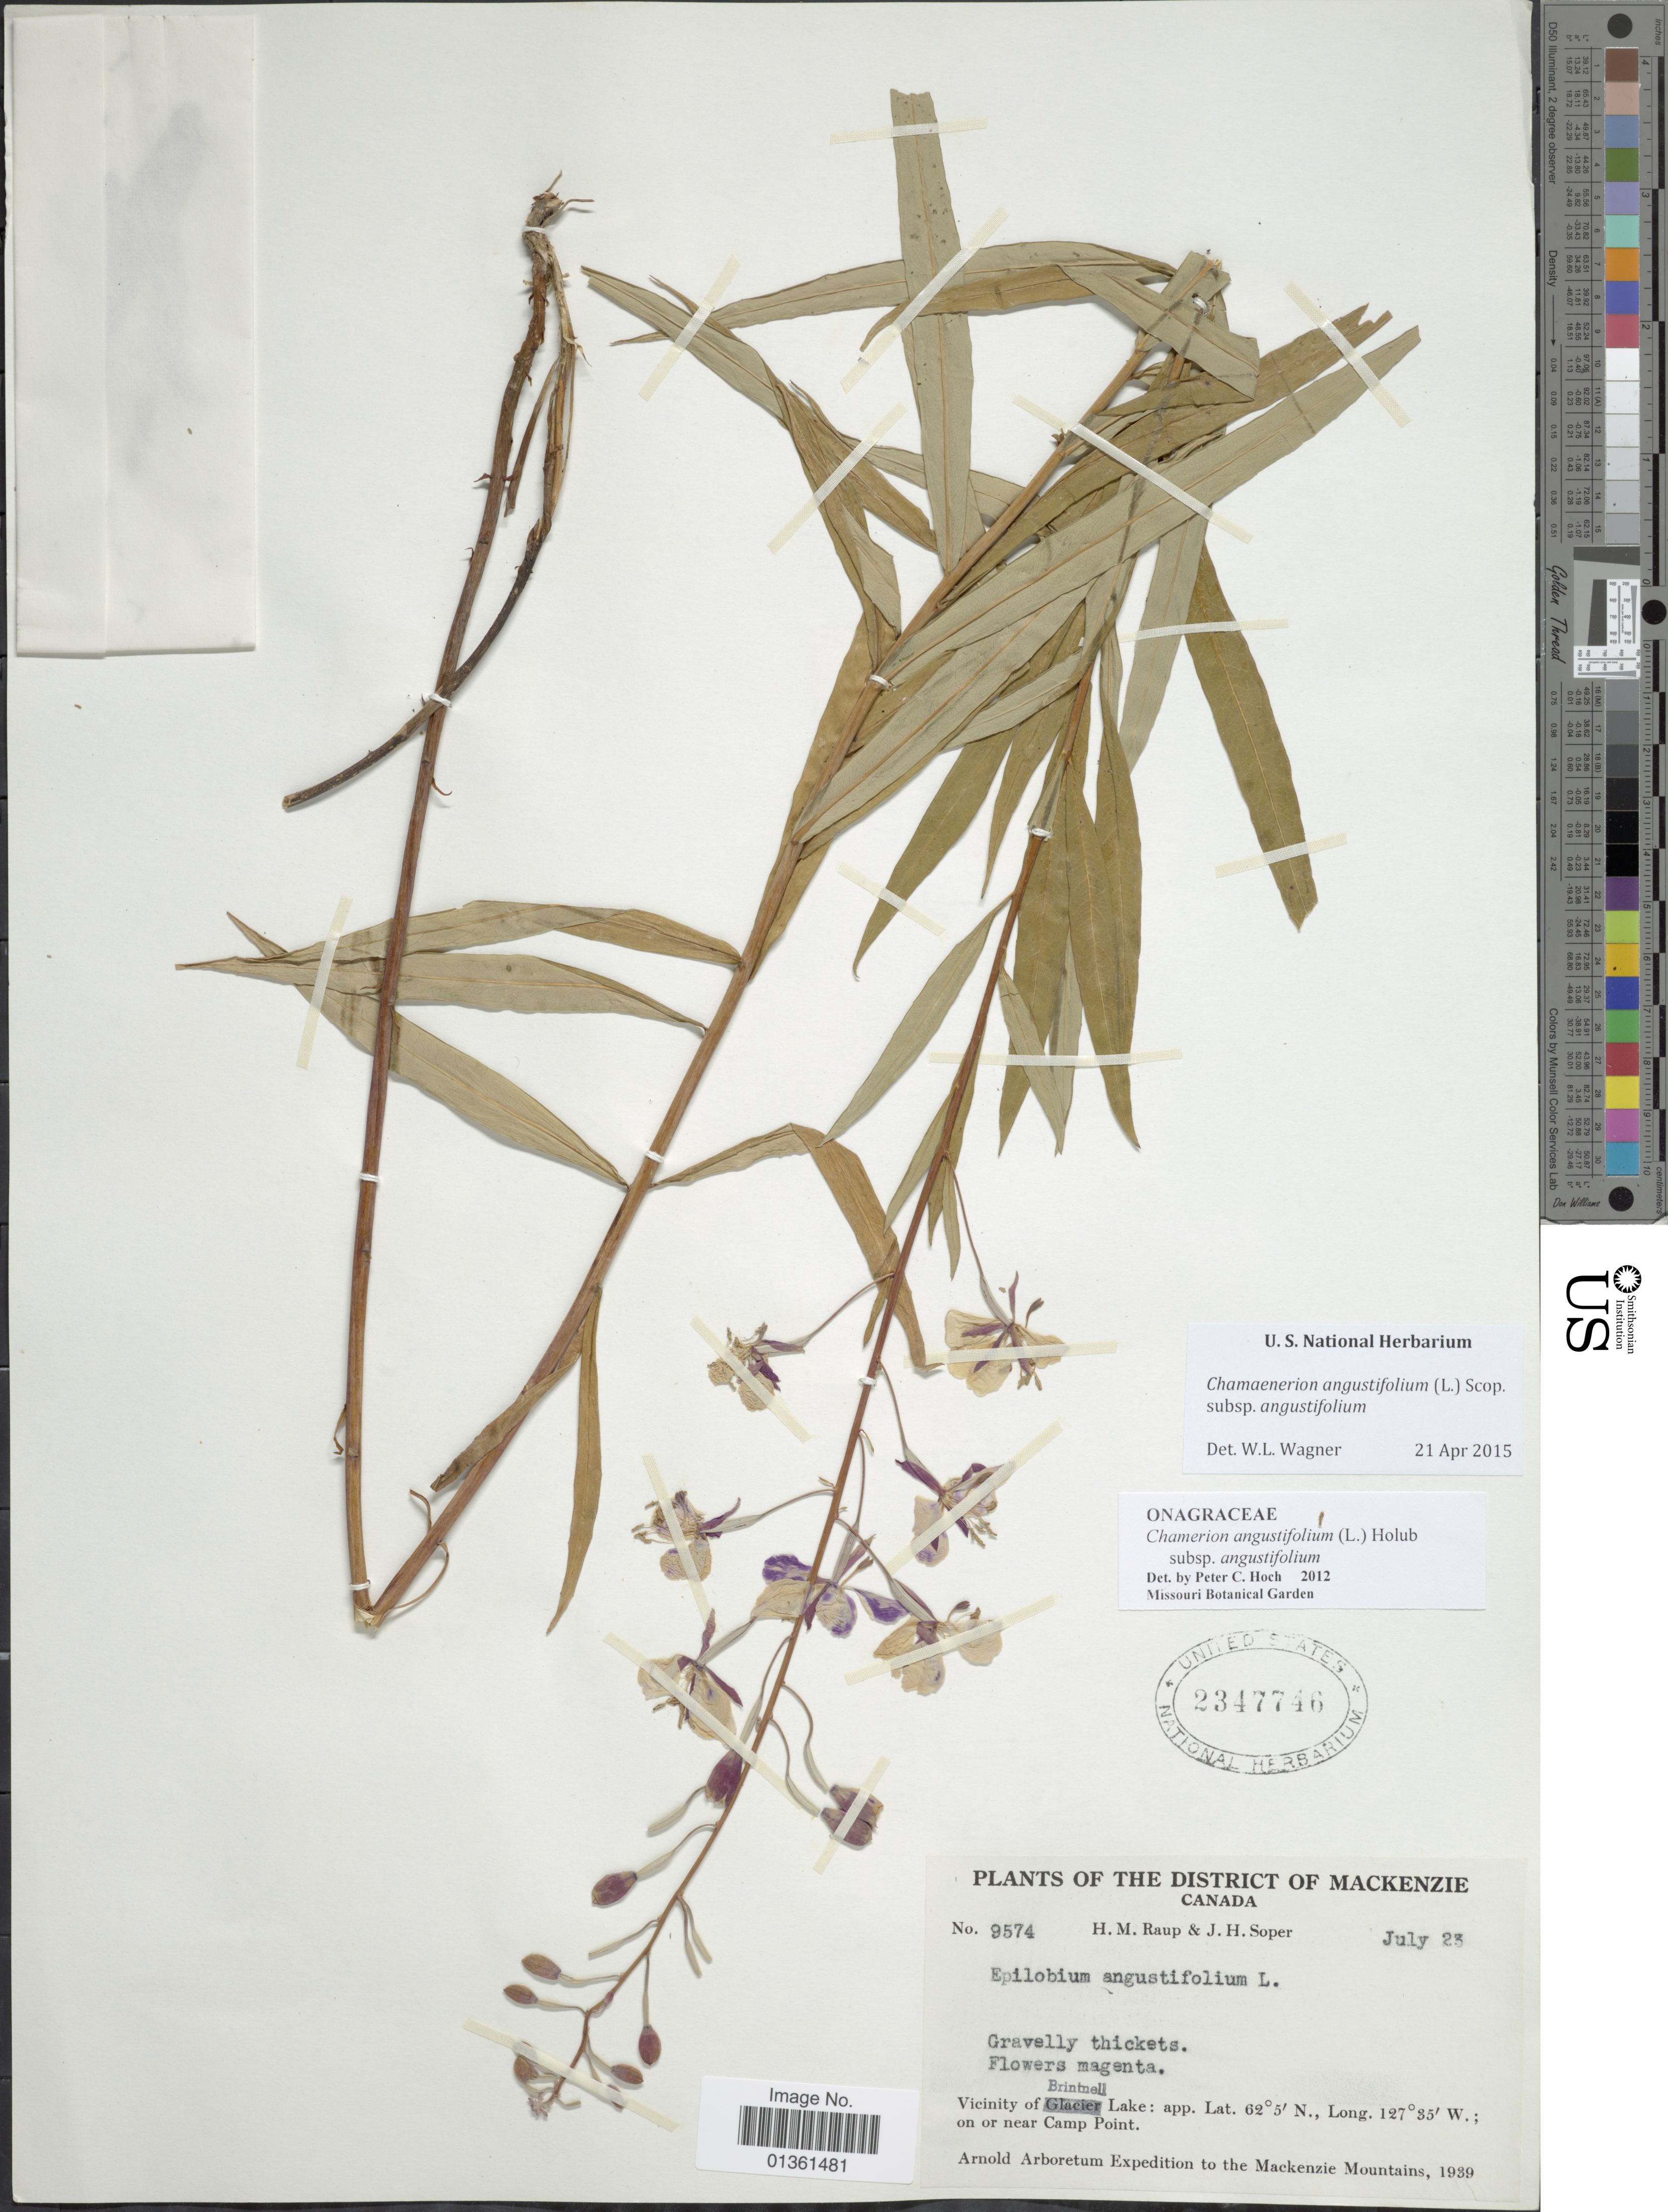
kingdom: Plantae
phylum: Tracheophyta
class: Magnoliopsida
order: Myrtales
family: Onagraceae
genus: Chamaenerion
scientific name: Chamaenerion angustifolium subsp. angustifolium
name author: (L.) Scop.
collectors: H. Raup & J. H. Soper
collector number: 9574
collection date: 1939-07-23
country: Canada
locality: District of Mackenzie. Vicinity of Brintnell Lake, on or near Camp Point.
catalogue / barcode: US 2347746